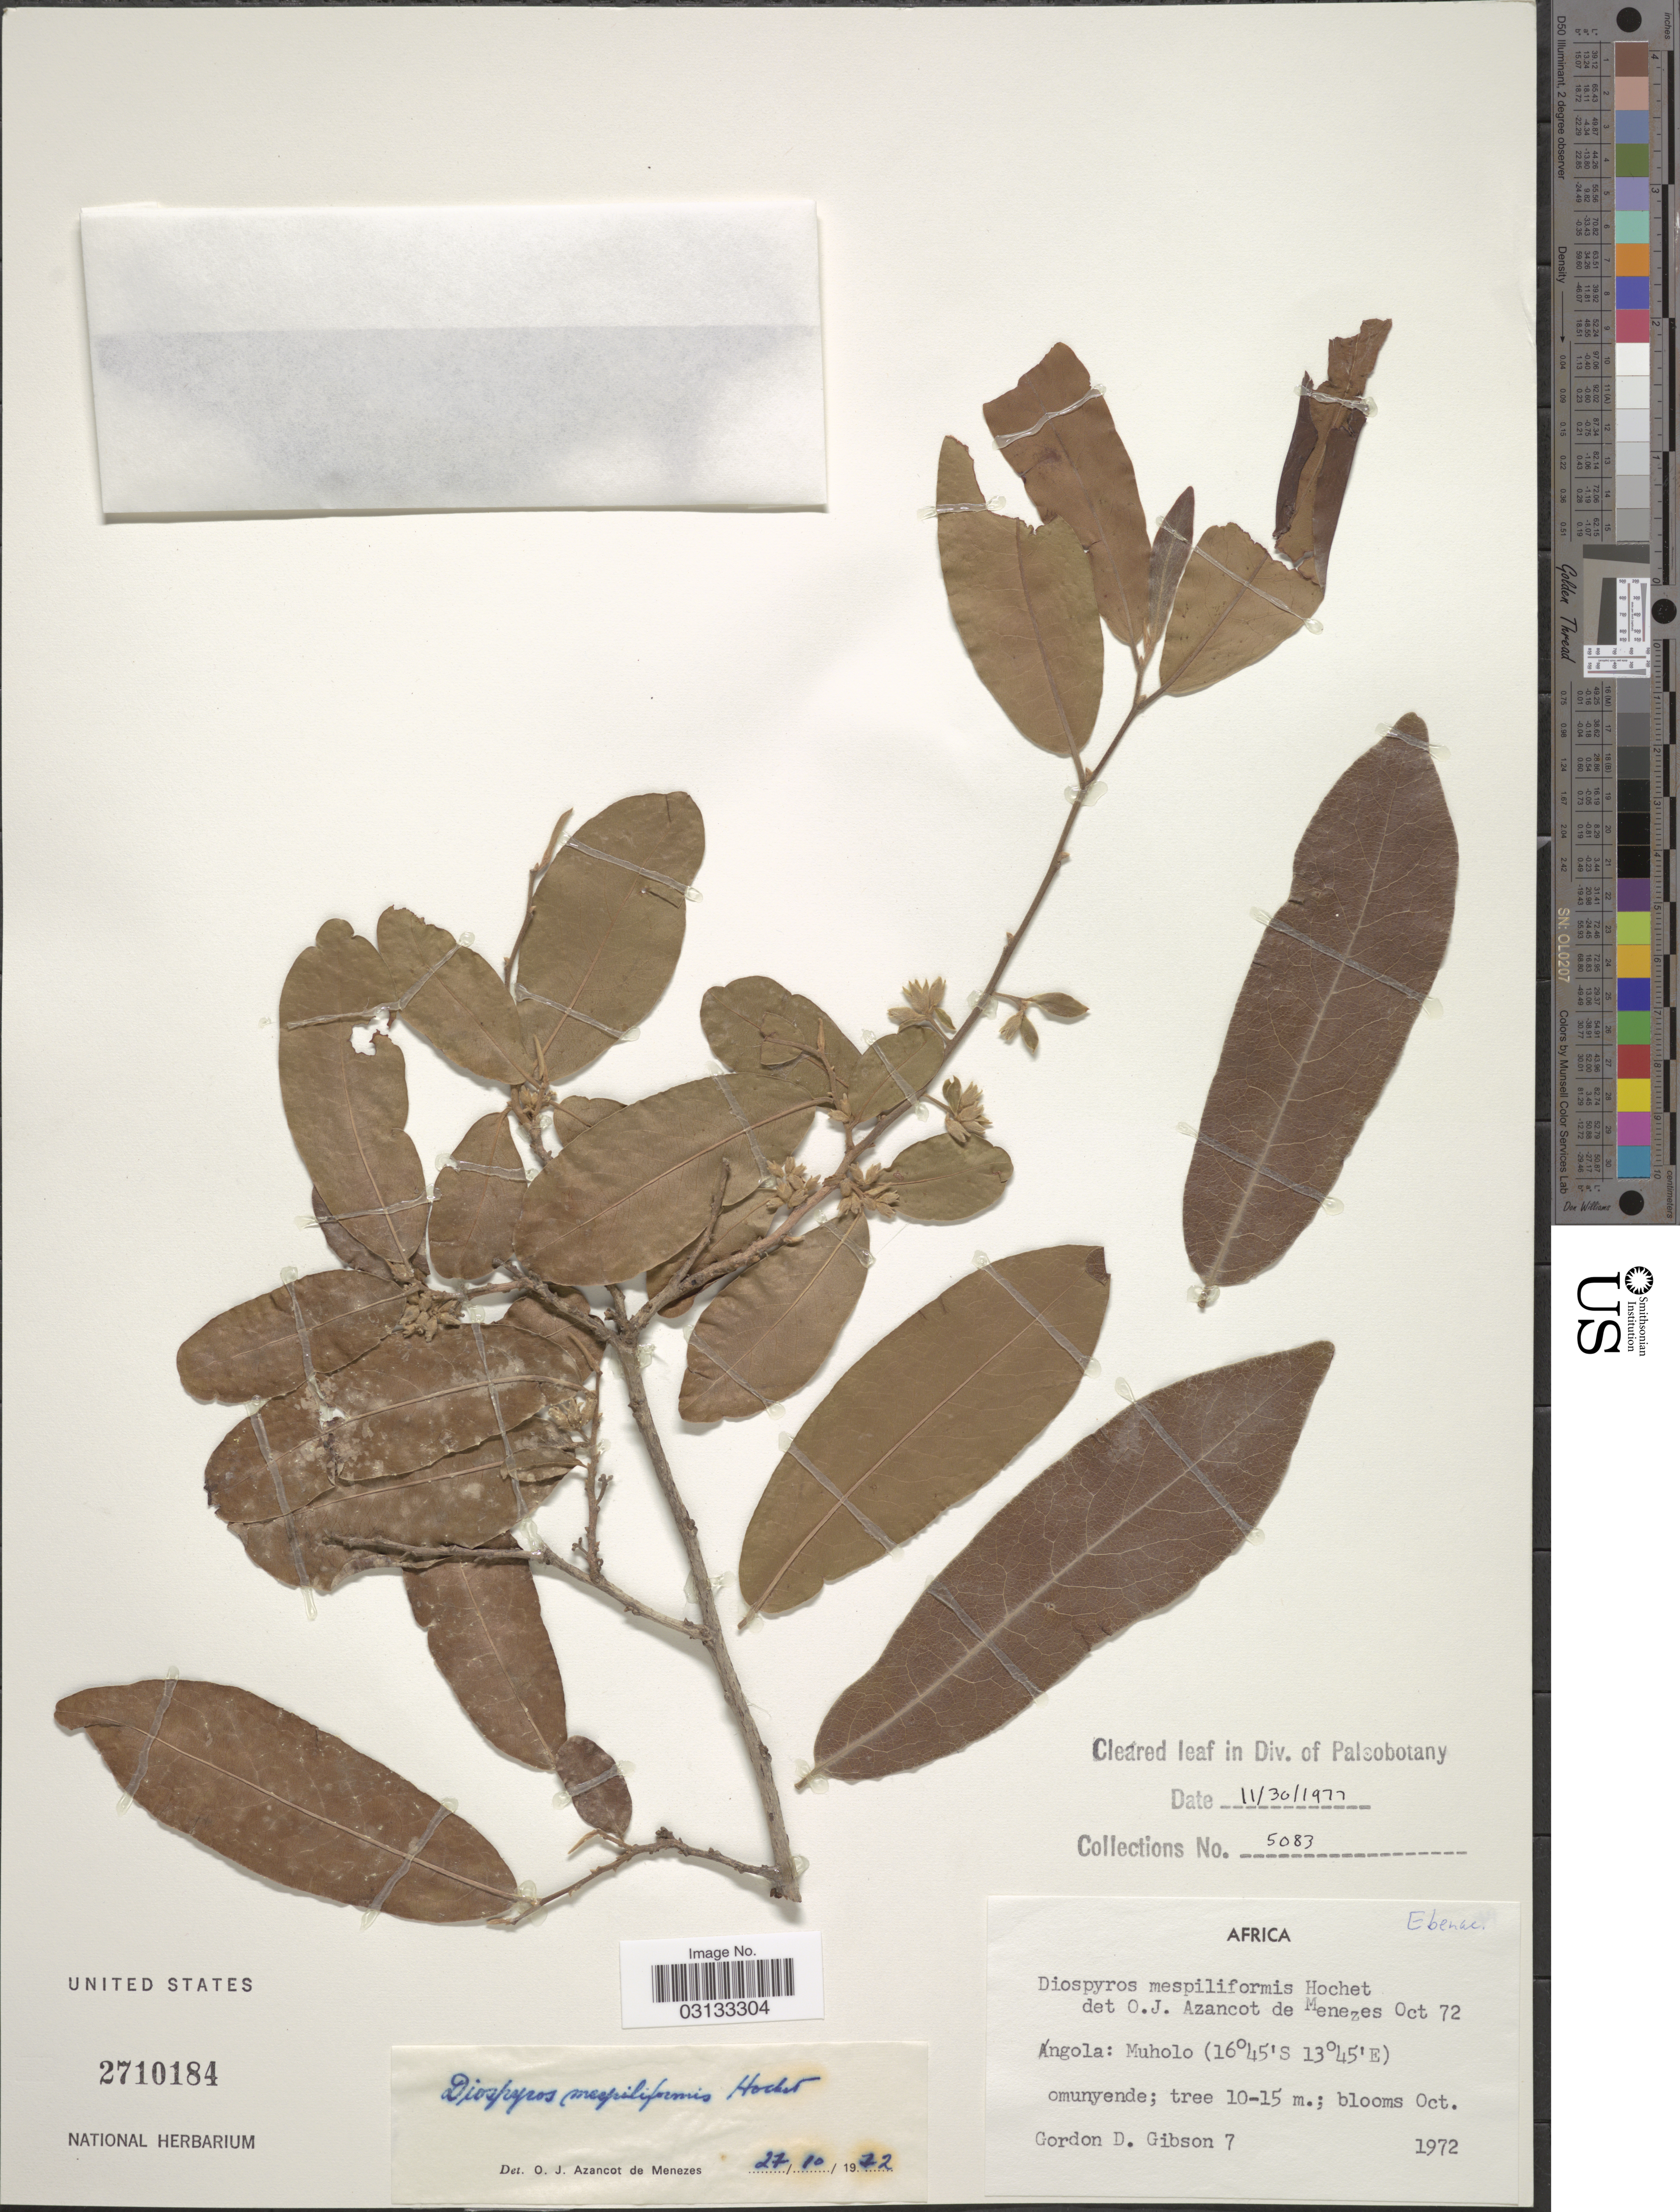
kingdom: Plantae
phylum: Tracheophyta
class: Magnoliopsida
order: Ericales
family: Ebenaceae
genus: Diospyros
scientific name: Diospyros mespiliformis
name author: Hochst. ex A. DC.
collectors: G. D. Gibson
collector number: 7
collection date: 1972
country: Angola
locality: Muholo.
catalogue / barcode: US 2710184